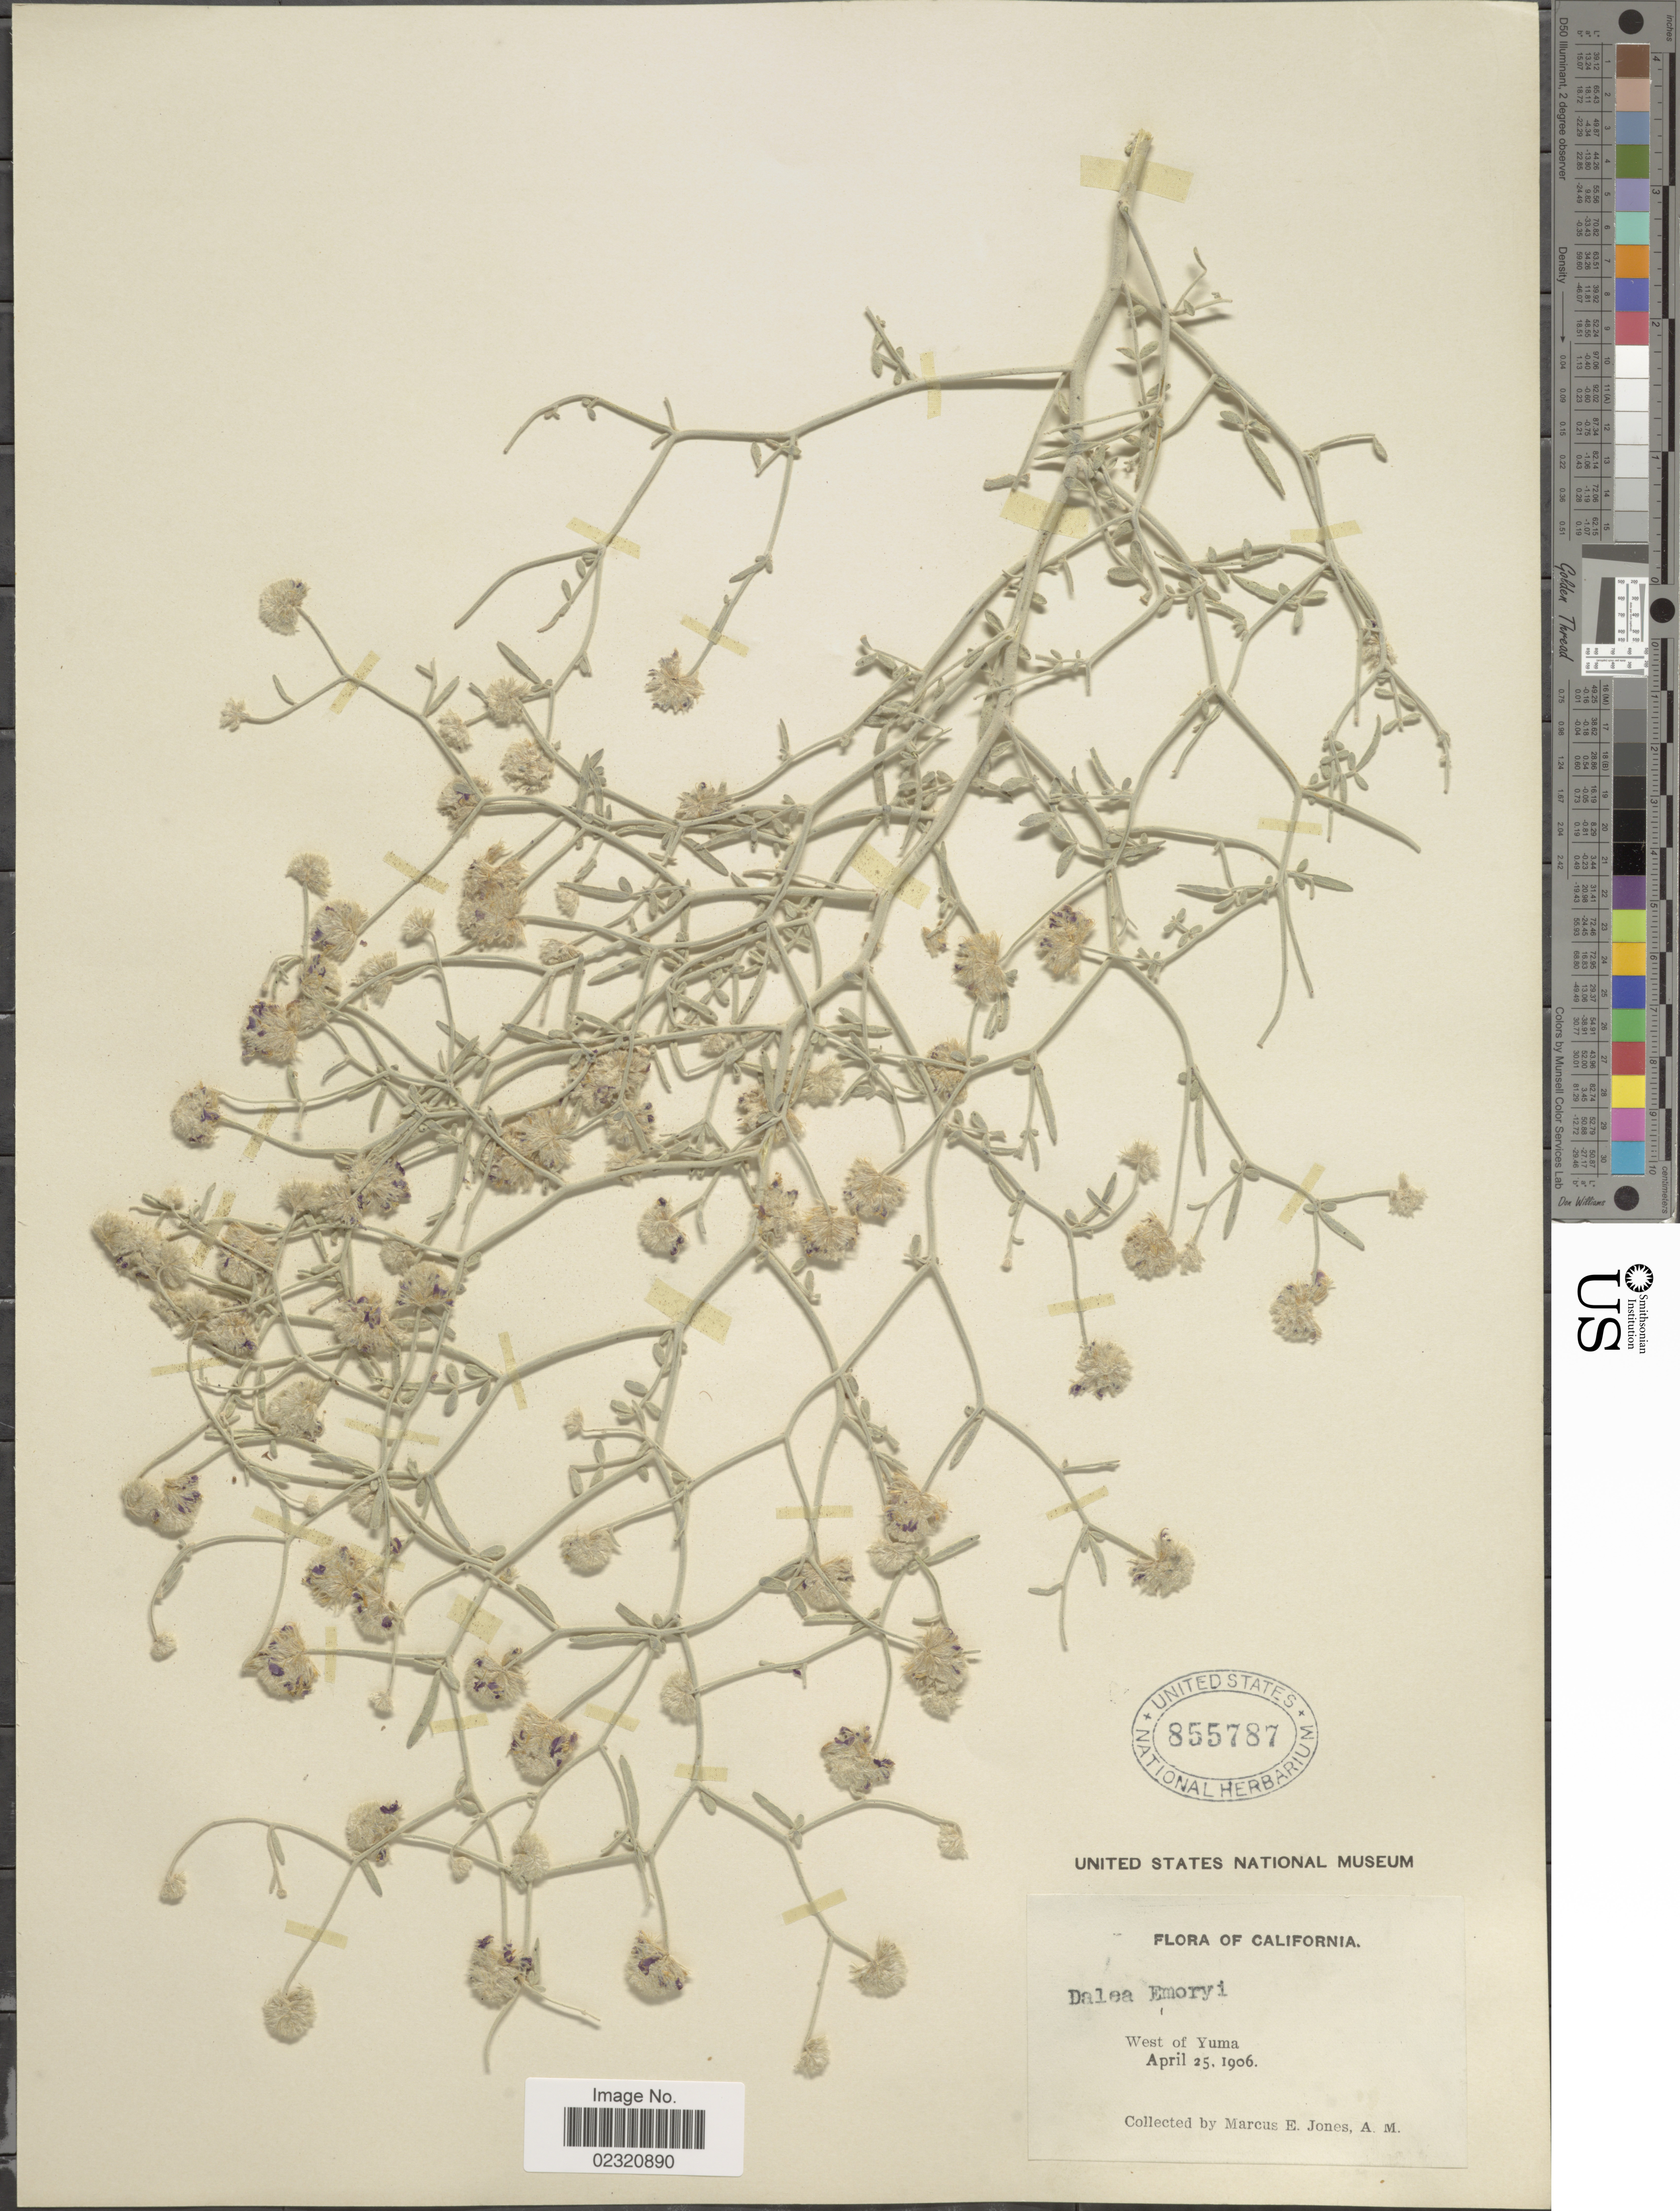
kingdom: Plantae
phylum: Tracheophyta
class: Magnoliopsida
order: Fabales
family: Fabaceae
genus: Psorothamnus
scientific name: Psorothamnus emoryi var. emoryi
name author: (A. Gray) Rydb.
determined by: Strong, M. T., (US), Smithsonian Institution - National Museum of Natural History (UNITED STATES)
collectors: M. E. Jones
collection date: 1906-04-25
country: United States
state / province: California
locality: West of Yuma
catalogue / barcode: US 855787